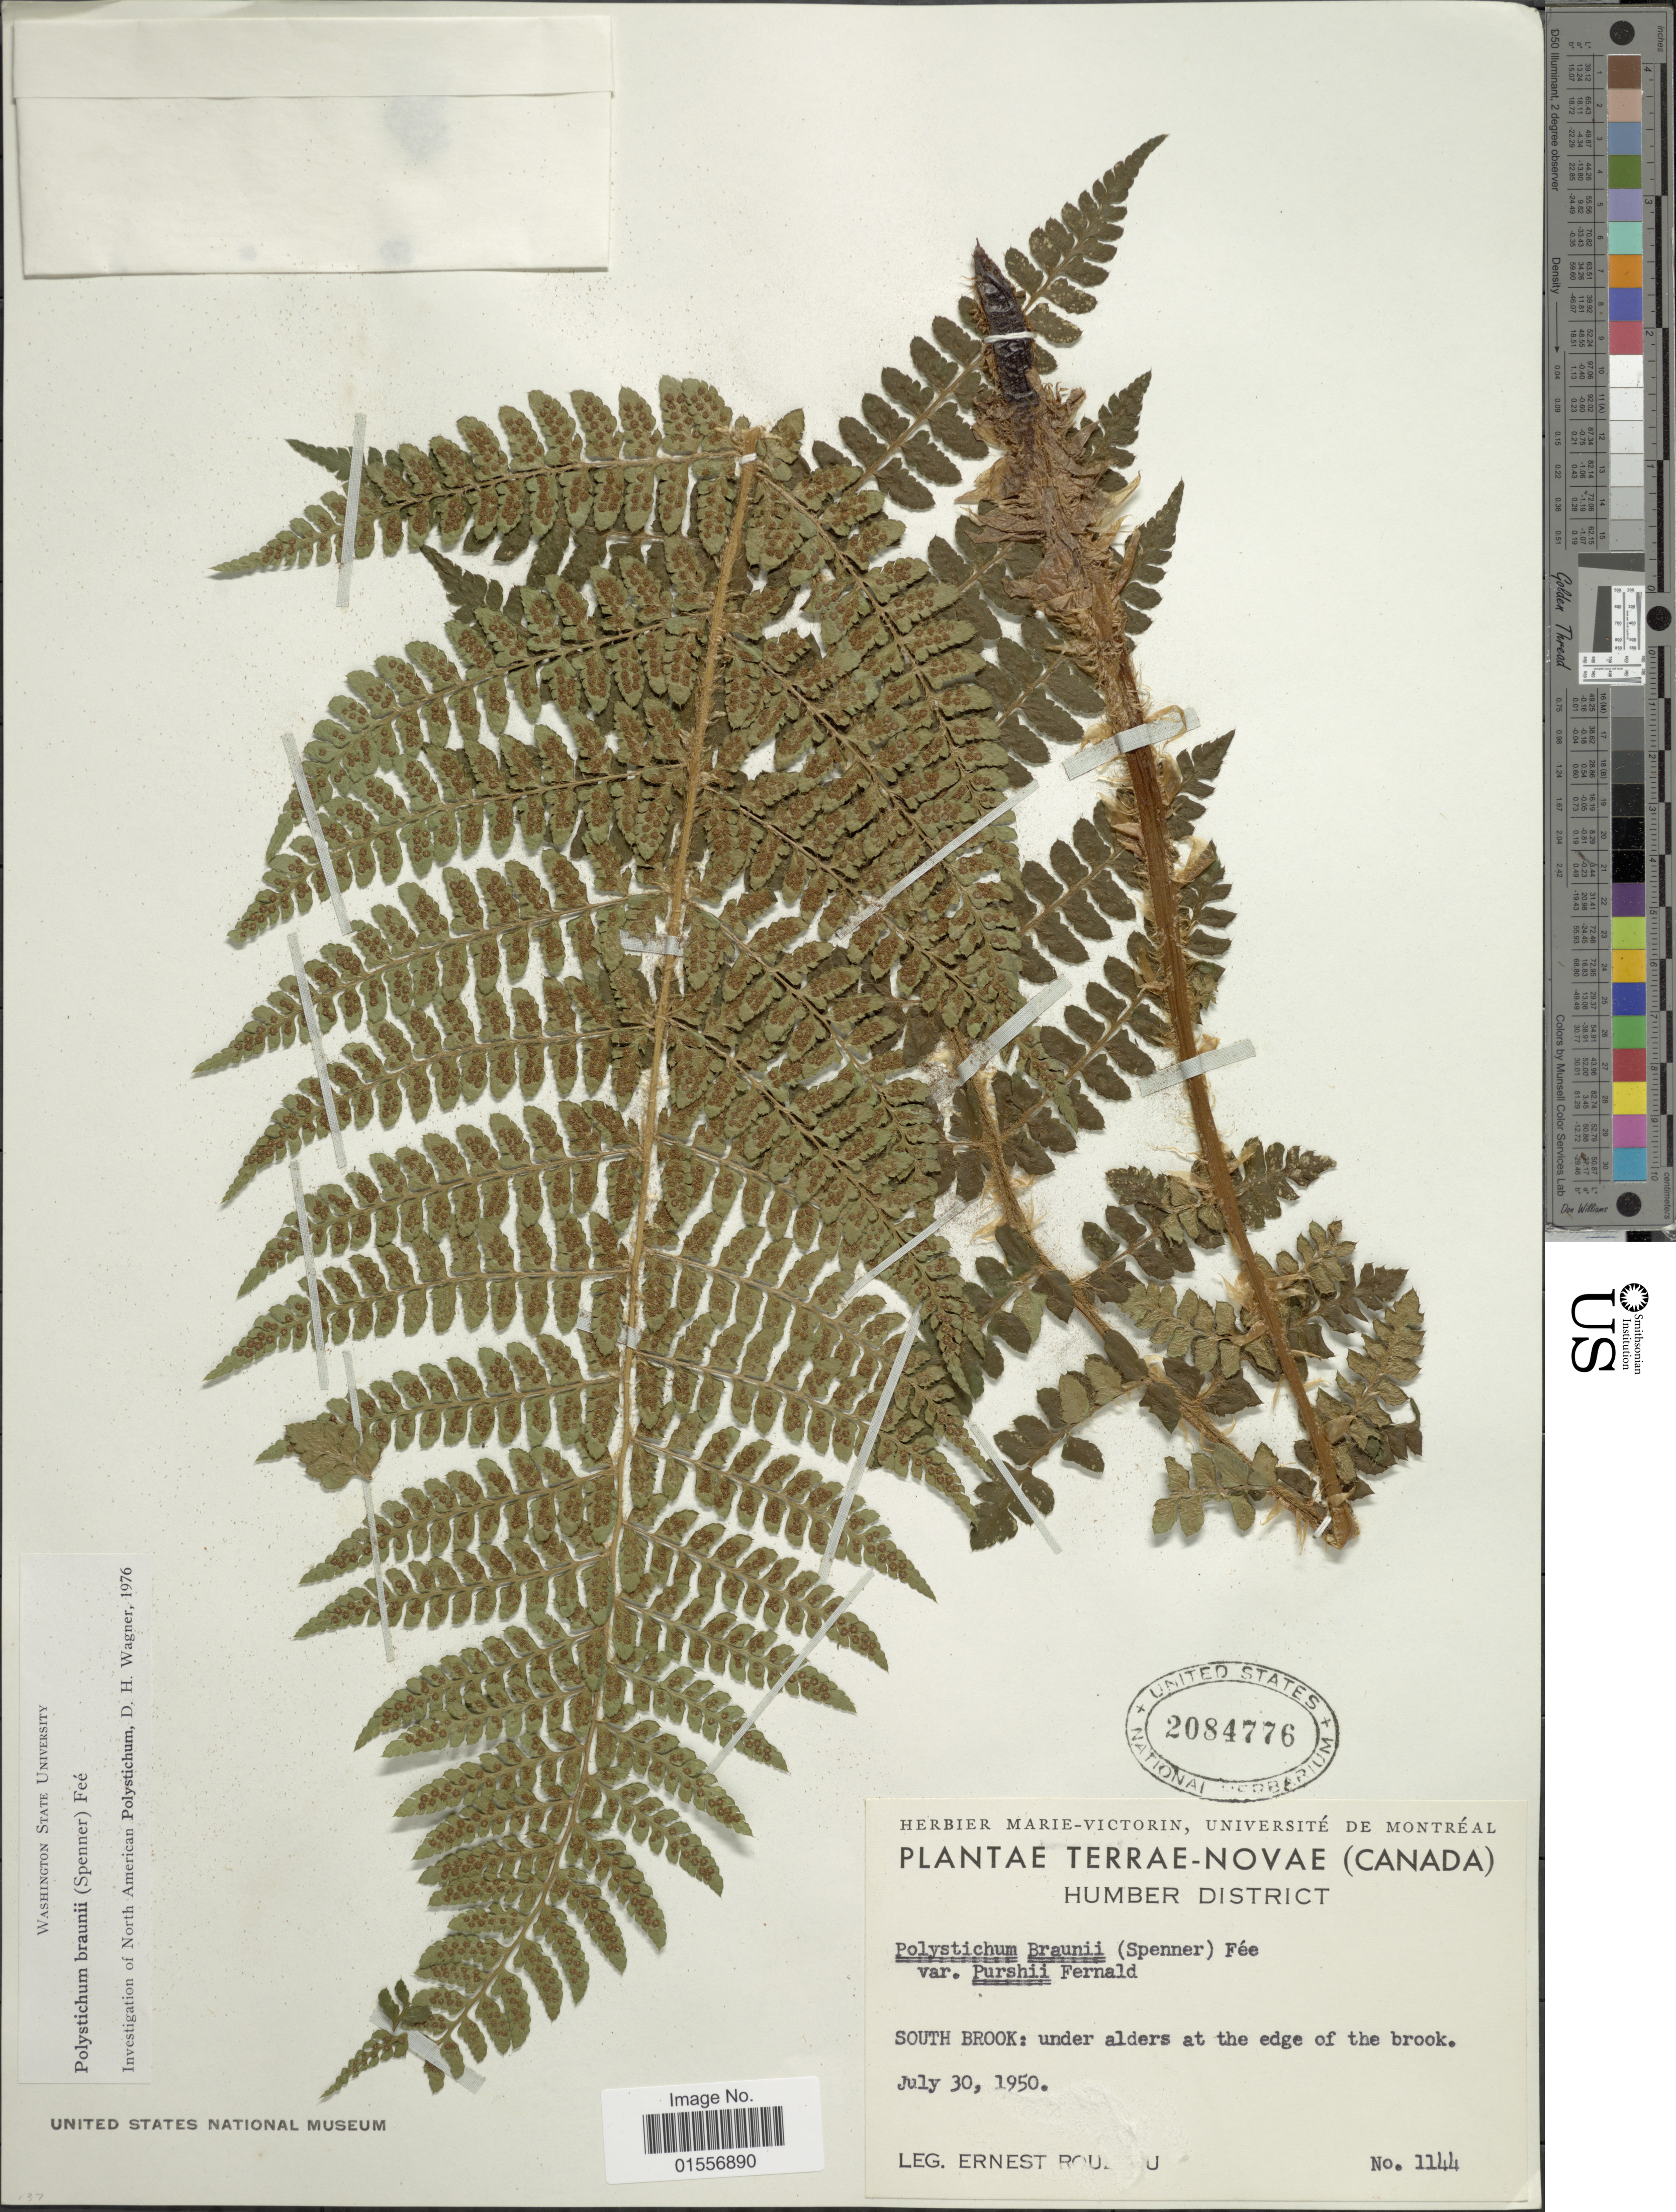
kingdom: Plantae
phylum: Tracheophyta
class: Polypodiopsida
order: Polypodiales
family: Dryopteridaceae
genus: Polystichum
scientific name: Polystichum braunii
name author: (Spenn.) Fée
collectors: J. Rouleau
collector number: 1144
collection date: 1950-07-30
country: Canada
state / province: Newfoundland and Labrador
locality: Terrae-Novae, Humber District, South Brook: sandy alder woods at the edge of the brook.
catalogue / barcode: US 2084776